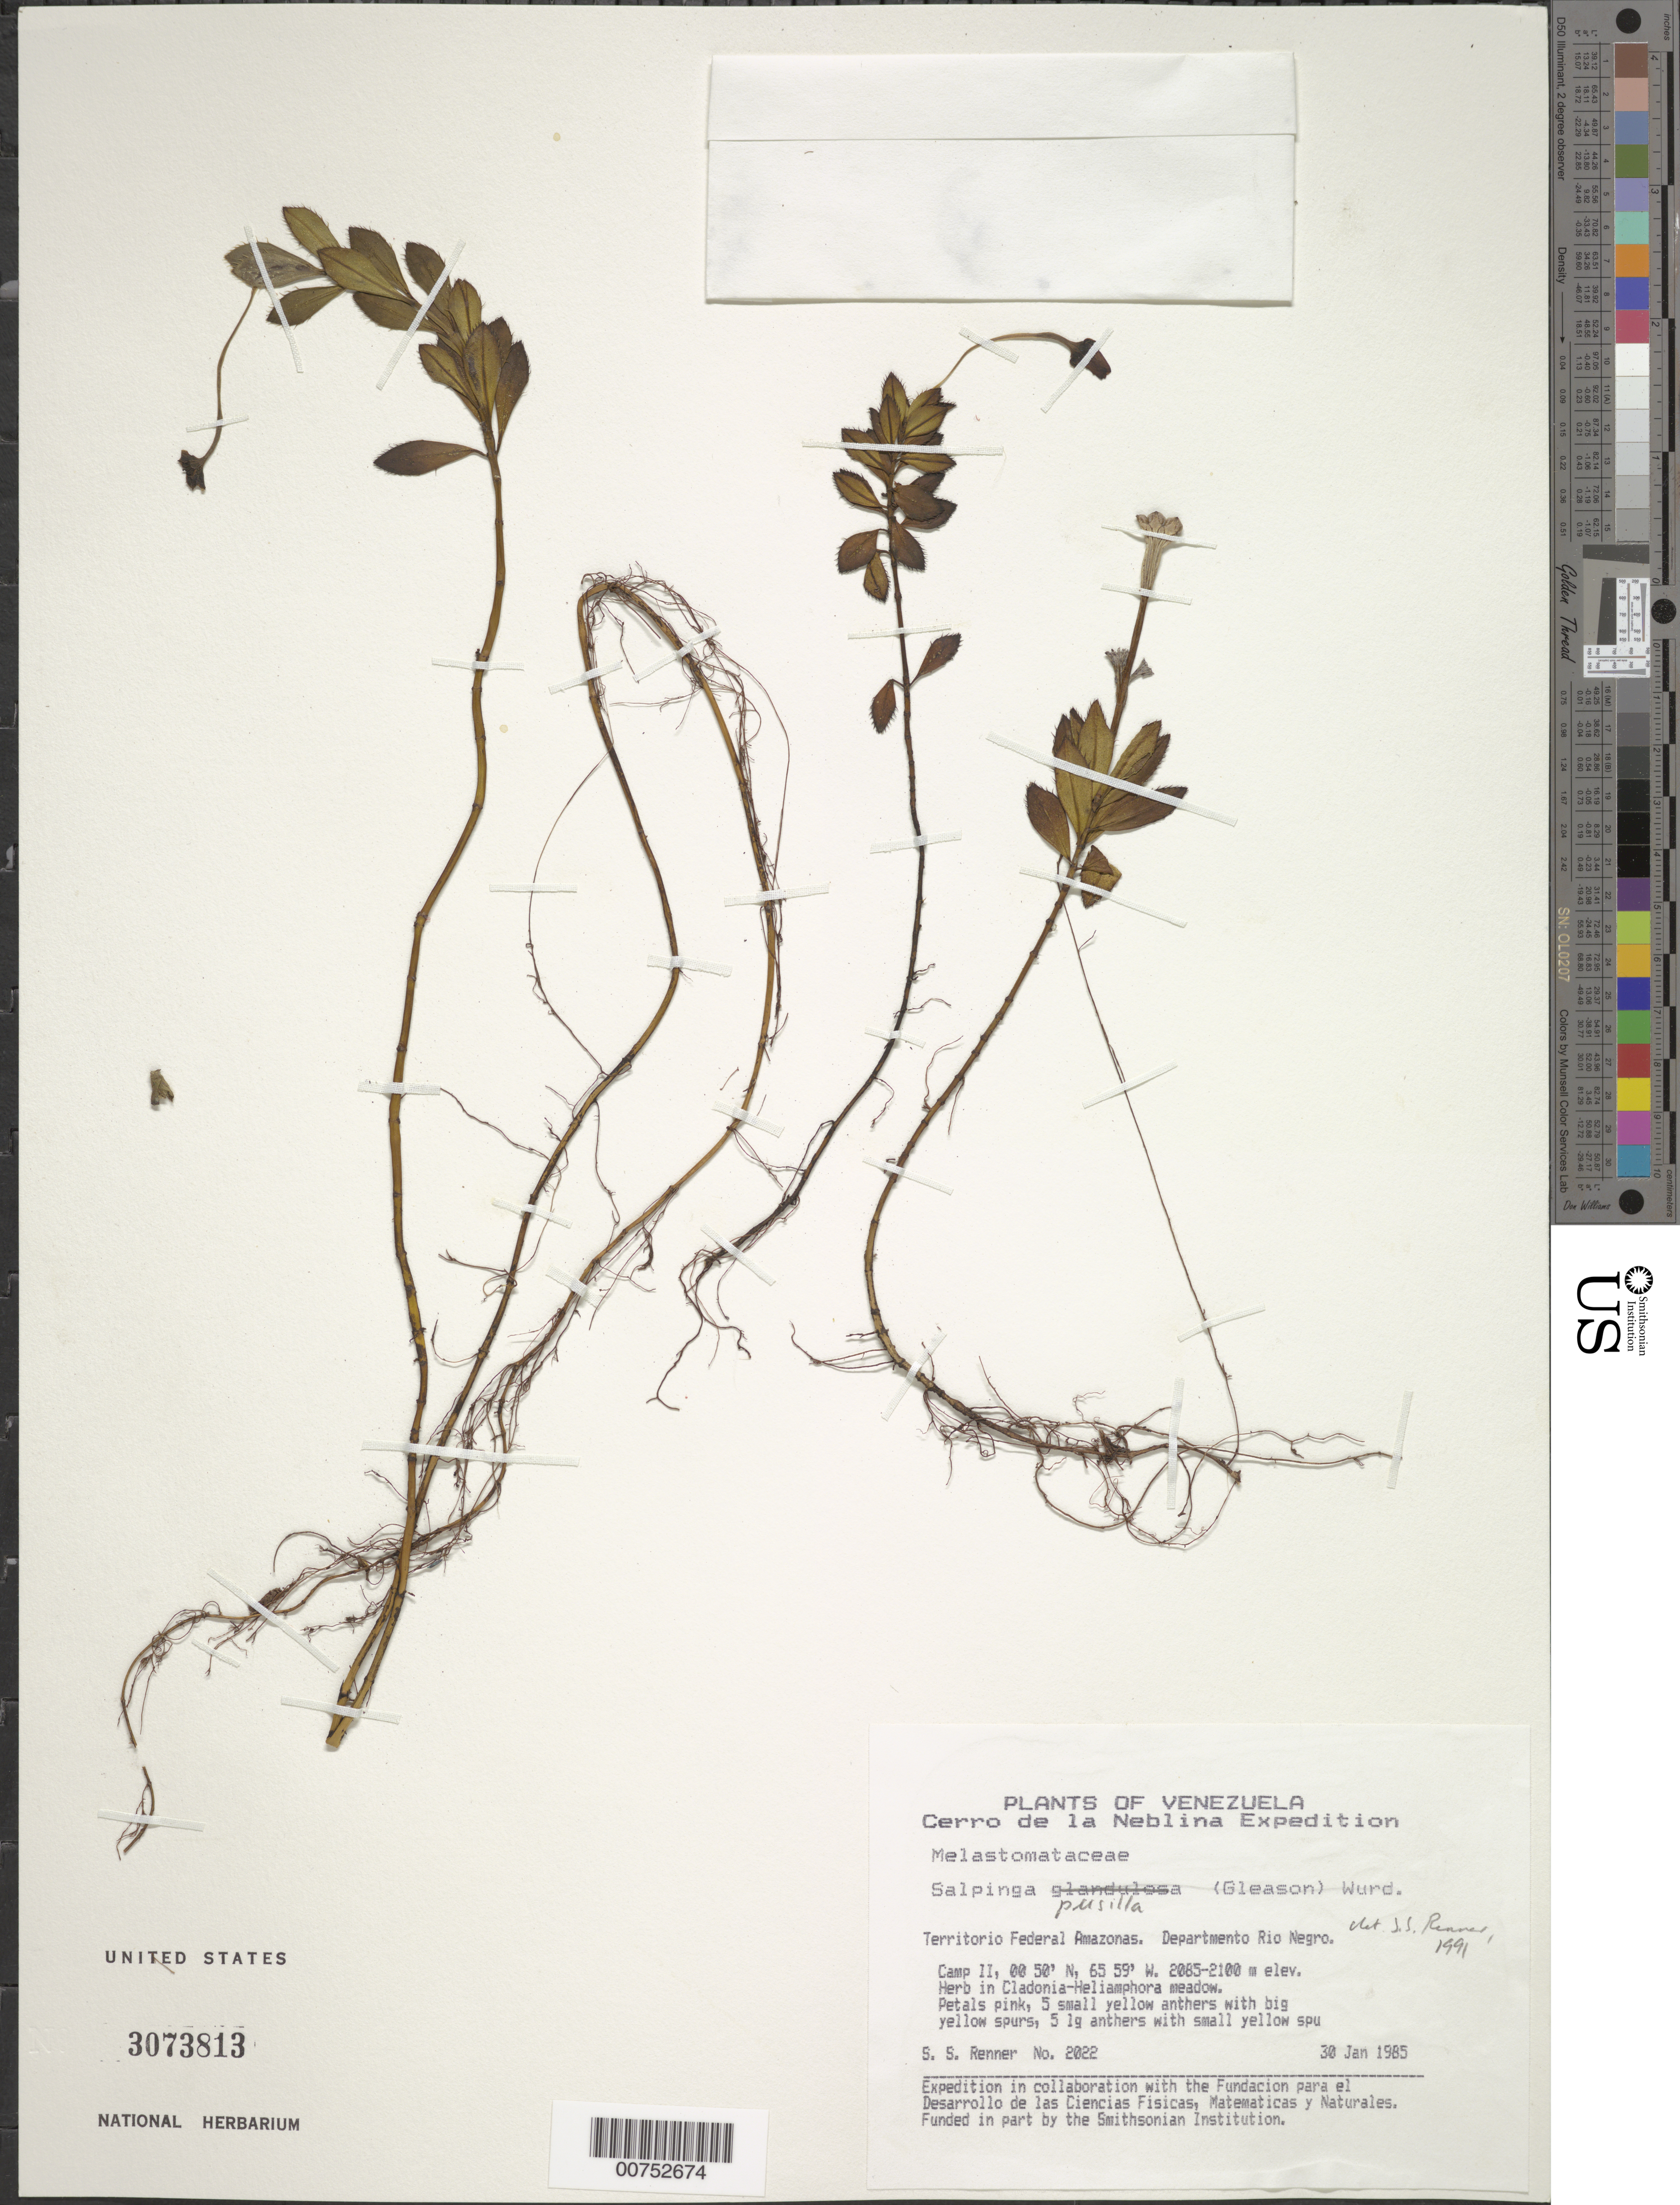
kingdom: Plantae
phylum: Tracheophyta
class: Magnoliopsida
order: Myrtales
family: Melastomataceae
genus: Salpinga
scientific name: Salpinga pusilla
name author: Wurdack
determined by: Renner, S. S.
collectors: S. S. Renner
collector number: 2022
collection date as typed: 30-Jan-85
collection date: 1985-01-30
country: Venezuela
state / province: Amazonas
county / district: Río Negro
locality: Cerro de la Neblina, Camp II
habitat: In Cladonia-Heliamphora meadow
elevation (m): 2085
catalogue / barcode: US 3073813